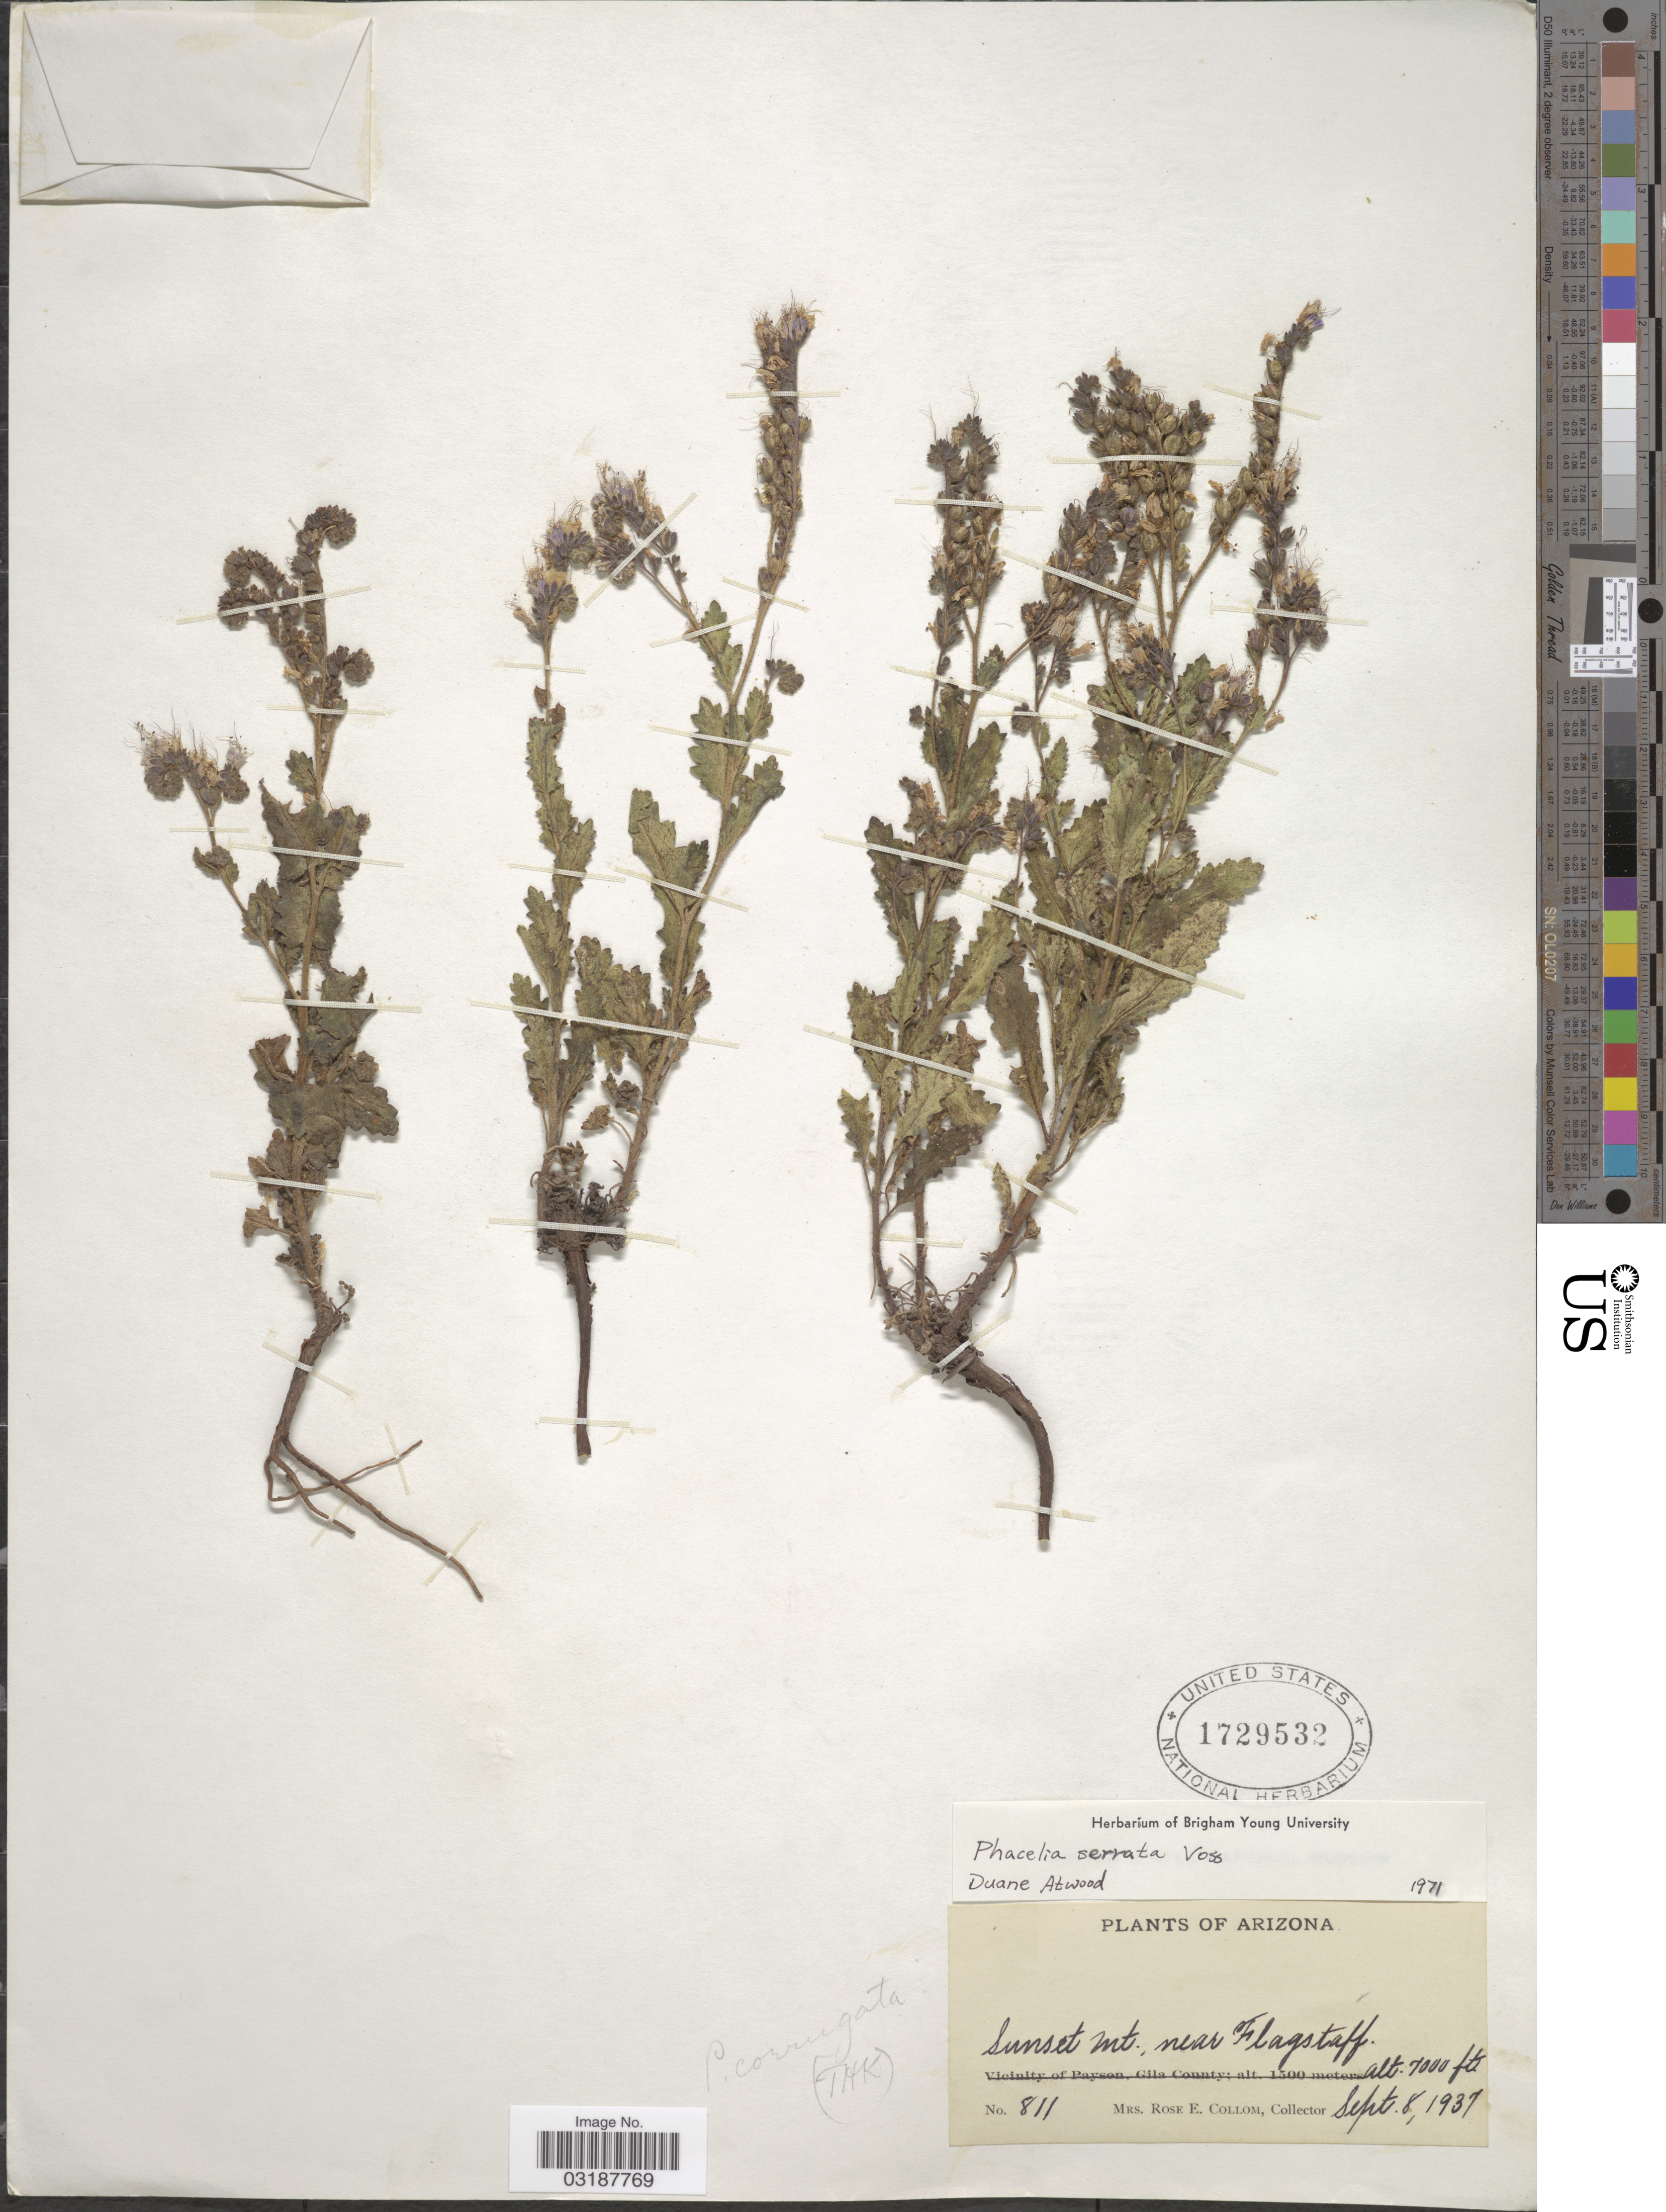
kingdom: Plantae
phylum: Tracheophyta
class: Magnoliopsida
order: Boraginales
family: Hydrophyllaceae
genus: Phacelia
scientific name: Phacelia serrata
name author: J.W. Voss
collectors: R. E. Collom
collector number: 811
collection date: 1937-09-08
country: United States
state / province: Arizona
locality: Sunset Mt., near Flagstaff.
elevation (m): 2134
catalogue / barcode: US 1729532